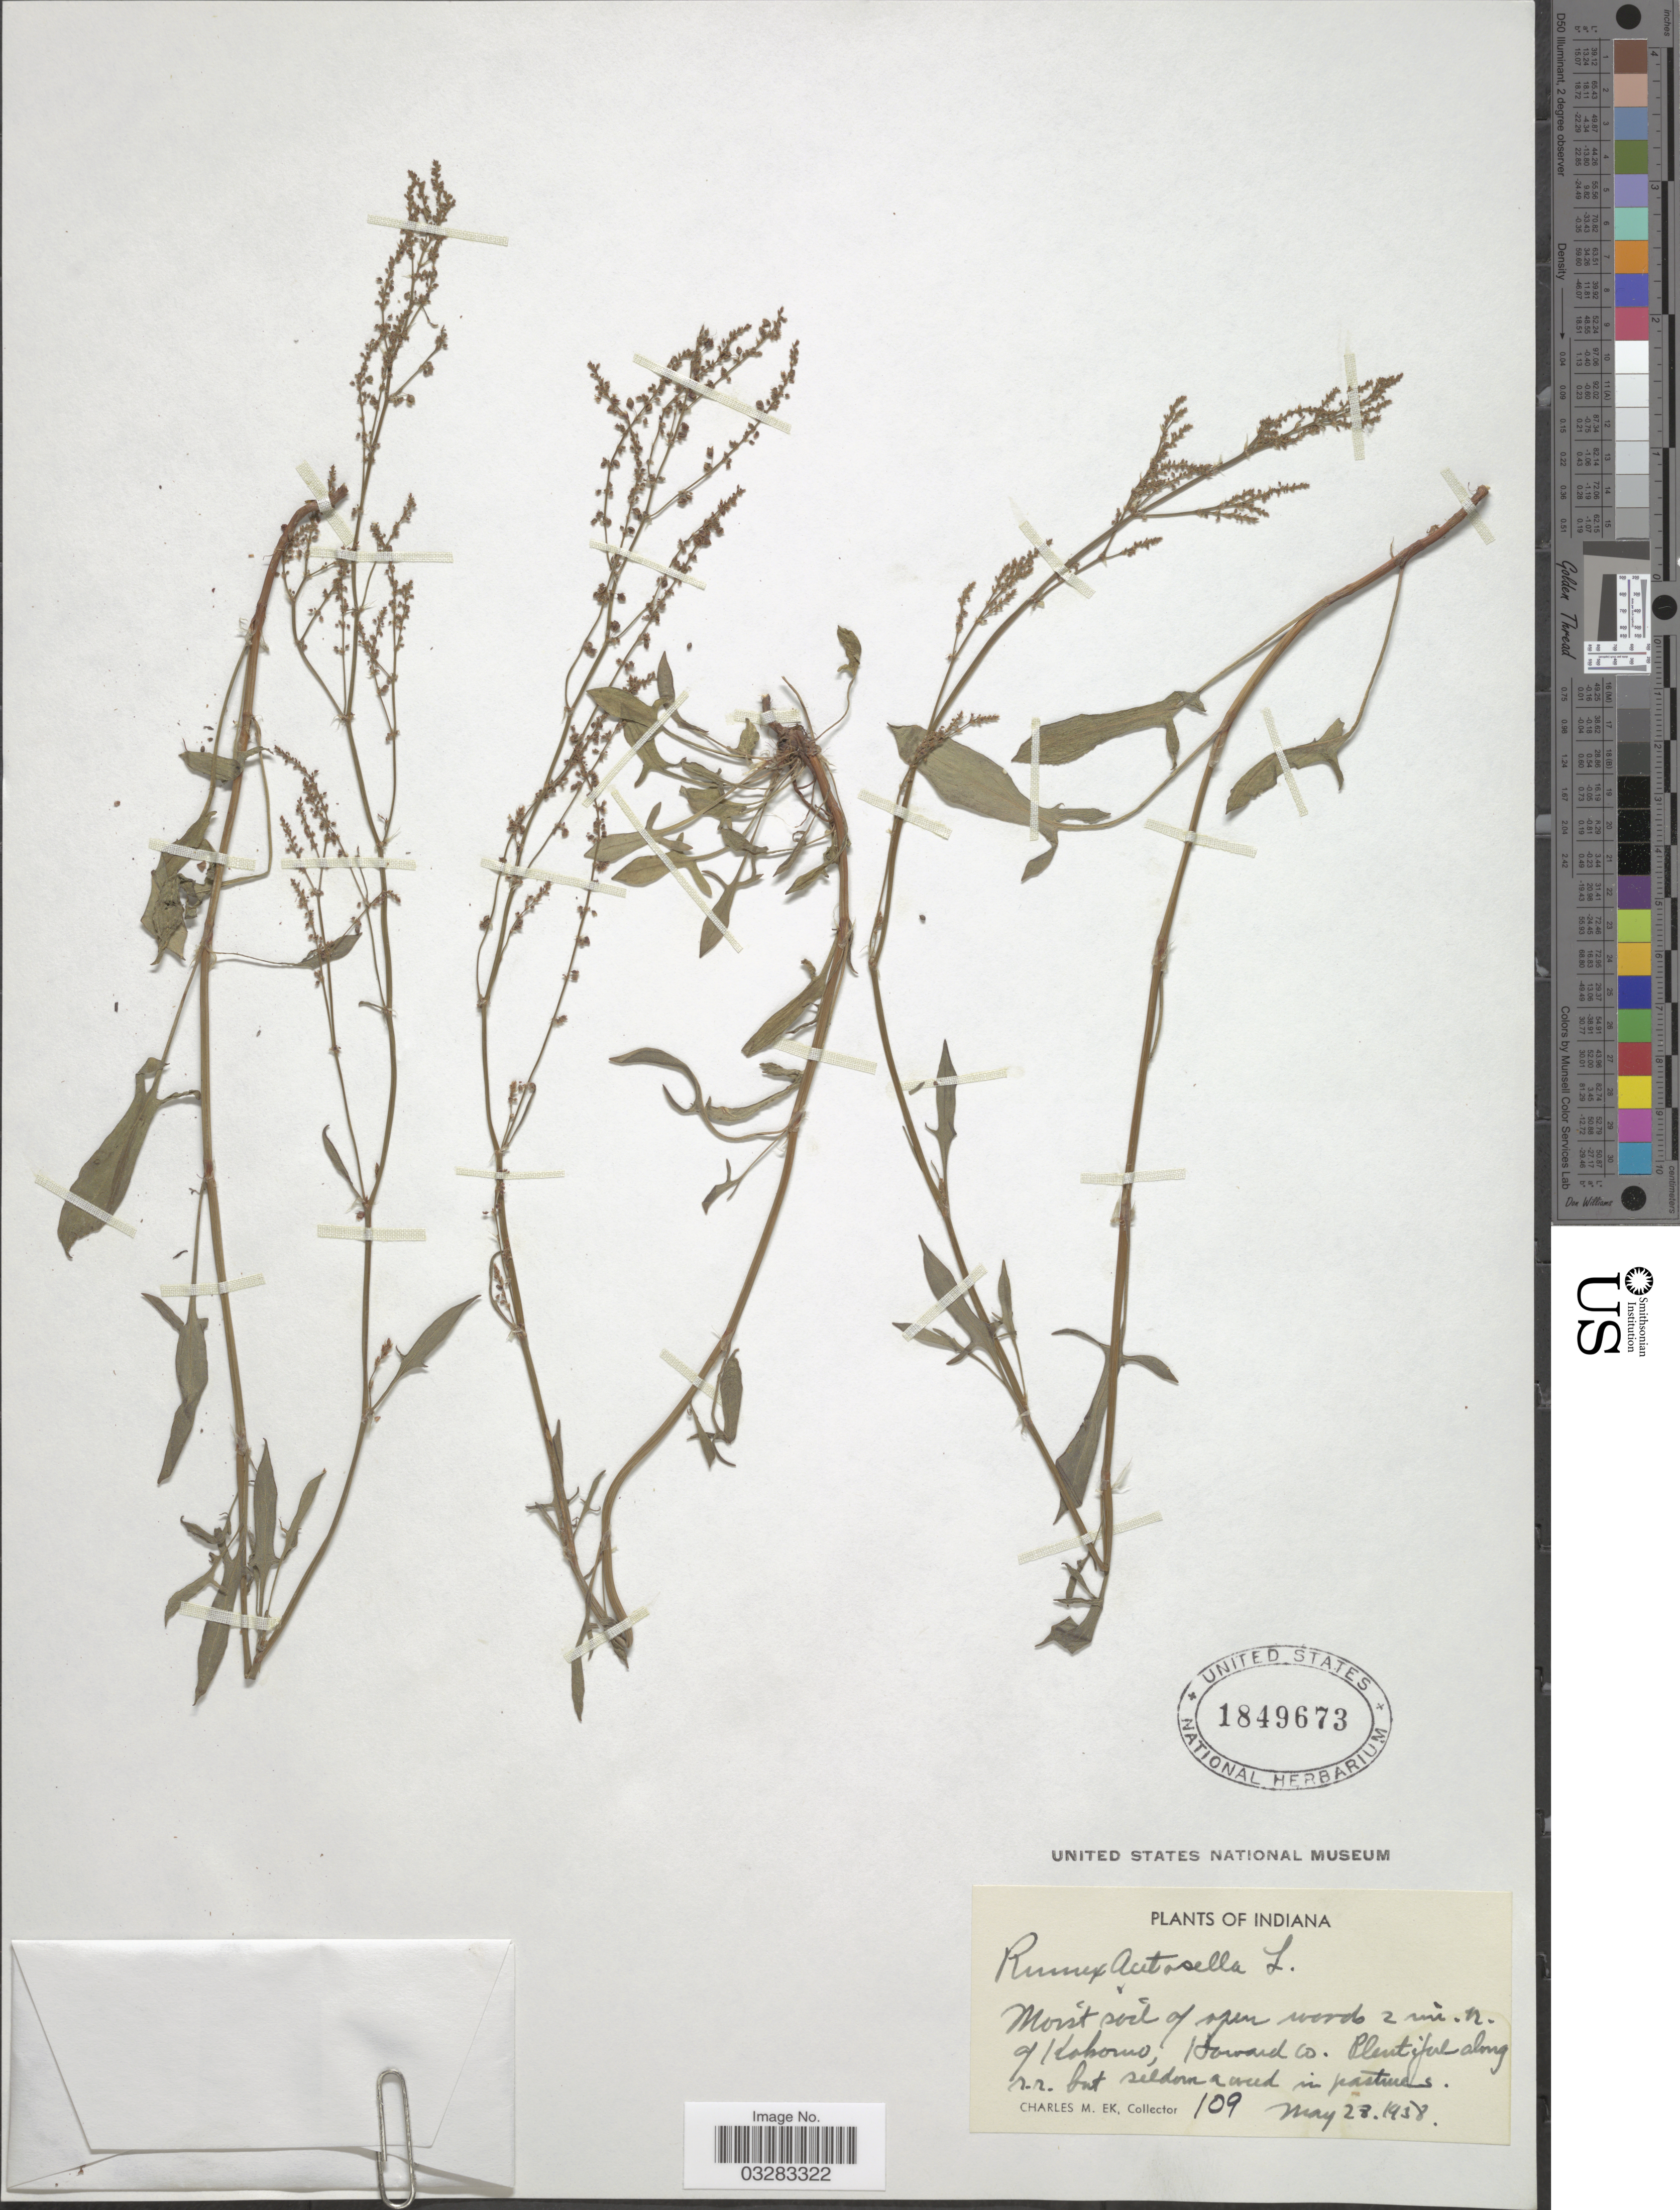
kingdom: Plantae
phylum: Tracheophyta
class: Magnoliopsida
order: Caryophyllales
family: Polygonaceae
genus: Rumex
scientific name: Rumex acetosella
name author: L.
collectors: C. Ek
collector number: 109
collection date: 1938-05-28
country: United States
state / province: Indiana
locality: Moist soil on open woods 2 mi. n. of Kokomo, Howard Co.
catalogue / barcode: US 1849673